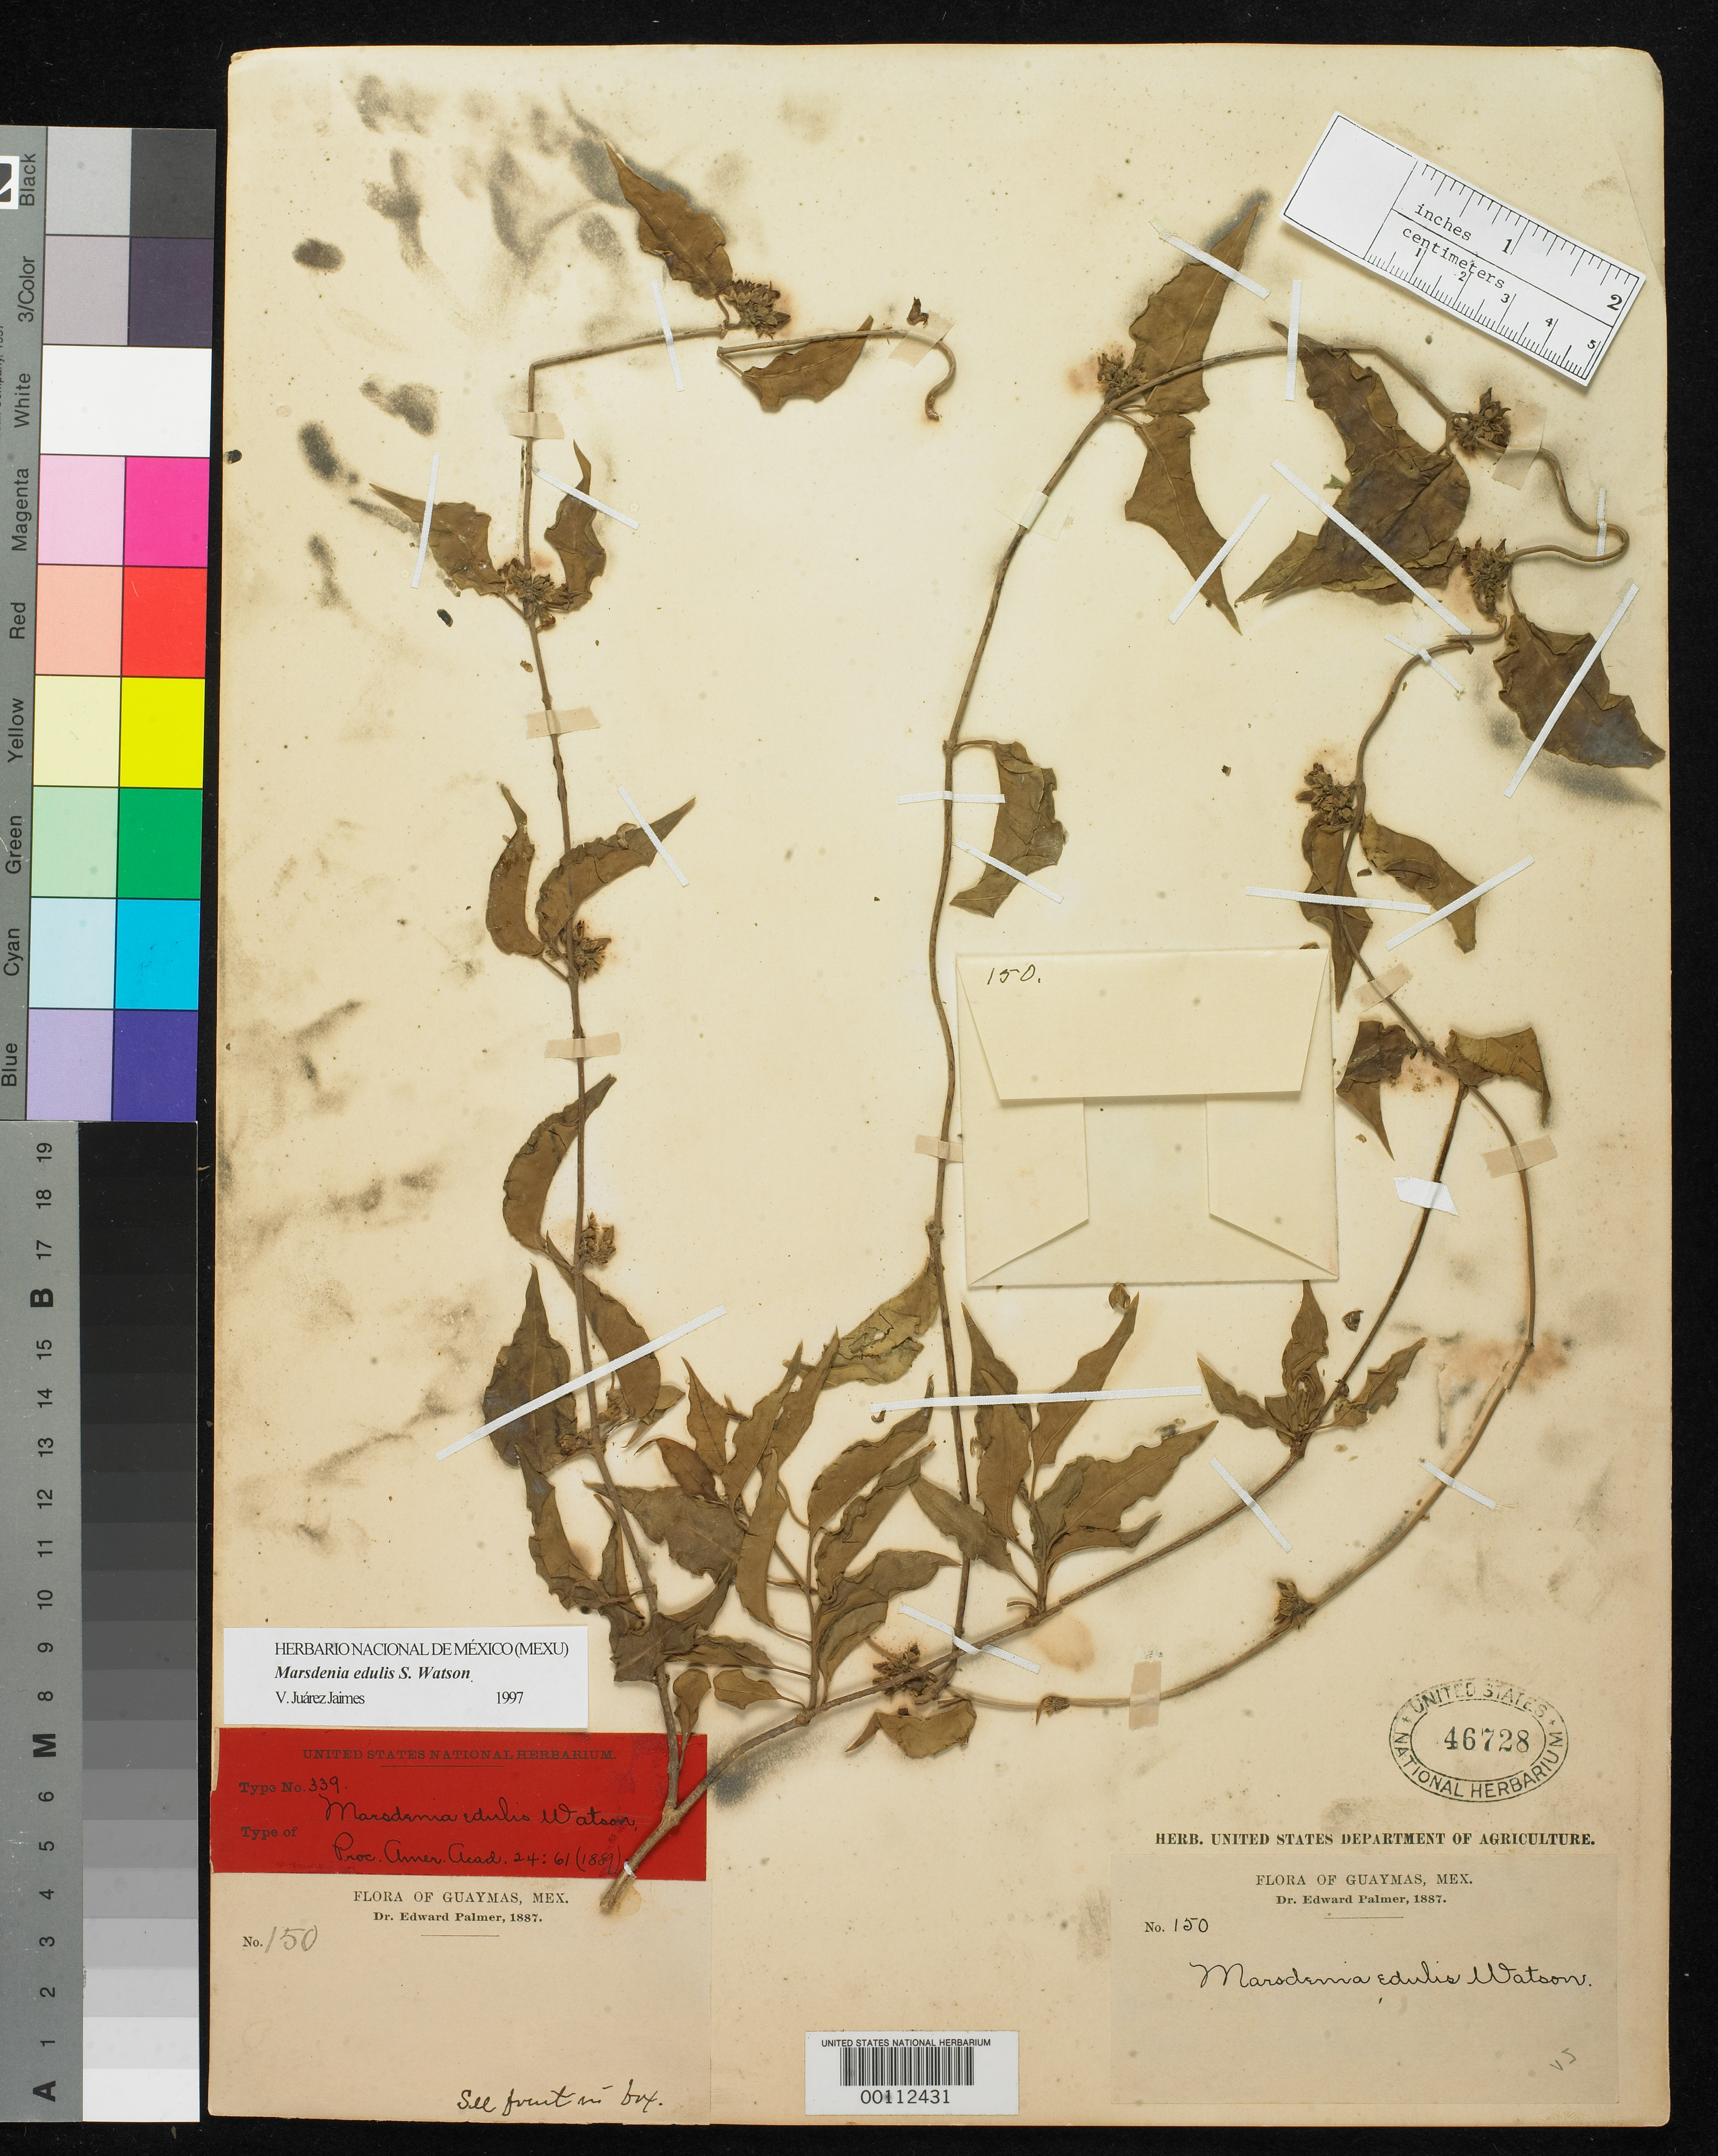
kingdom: Plantae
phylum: Tracheophyta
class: Magnoliopsida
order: Gentianales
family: Apocynaceae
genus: Marsdenia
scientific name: Marsdenia edulis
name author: S. Watson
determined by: Juárez-Jaimes, Verónica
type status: Syntype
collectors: E. Palmer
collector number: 150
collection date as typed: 1887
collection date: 1887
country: Mexico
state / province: Sonora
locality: Guaymas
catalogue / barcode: US 46728